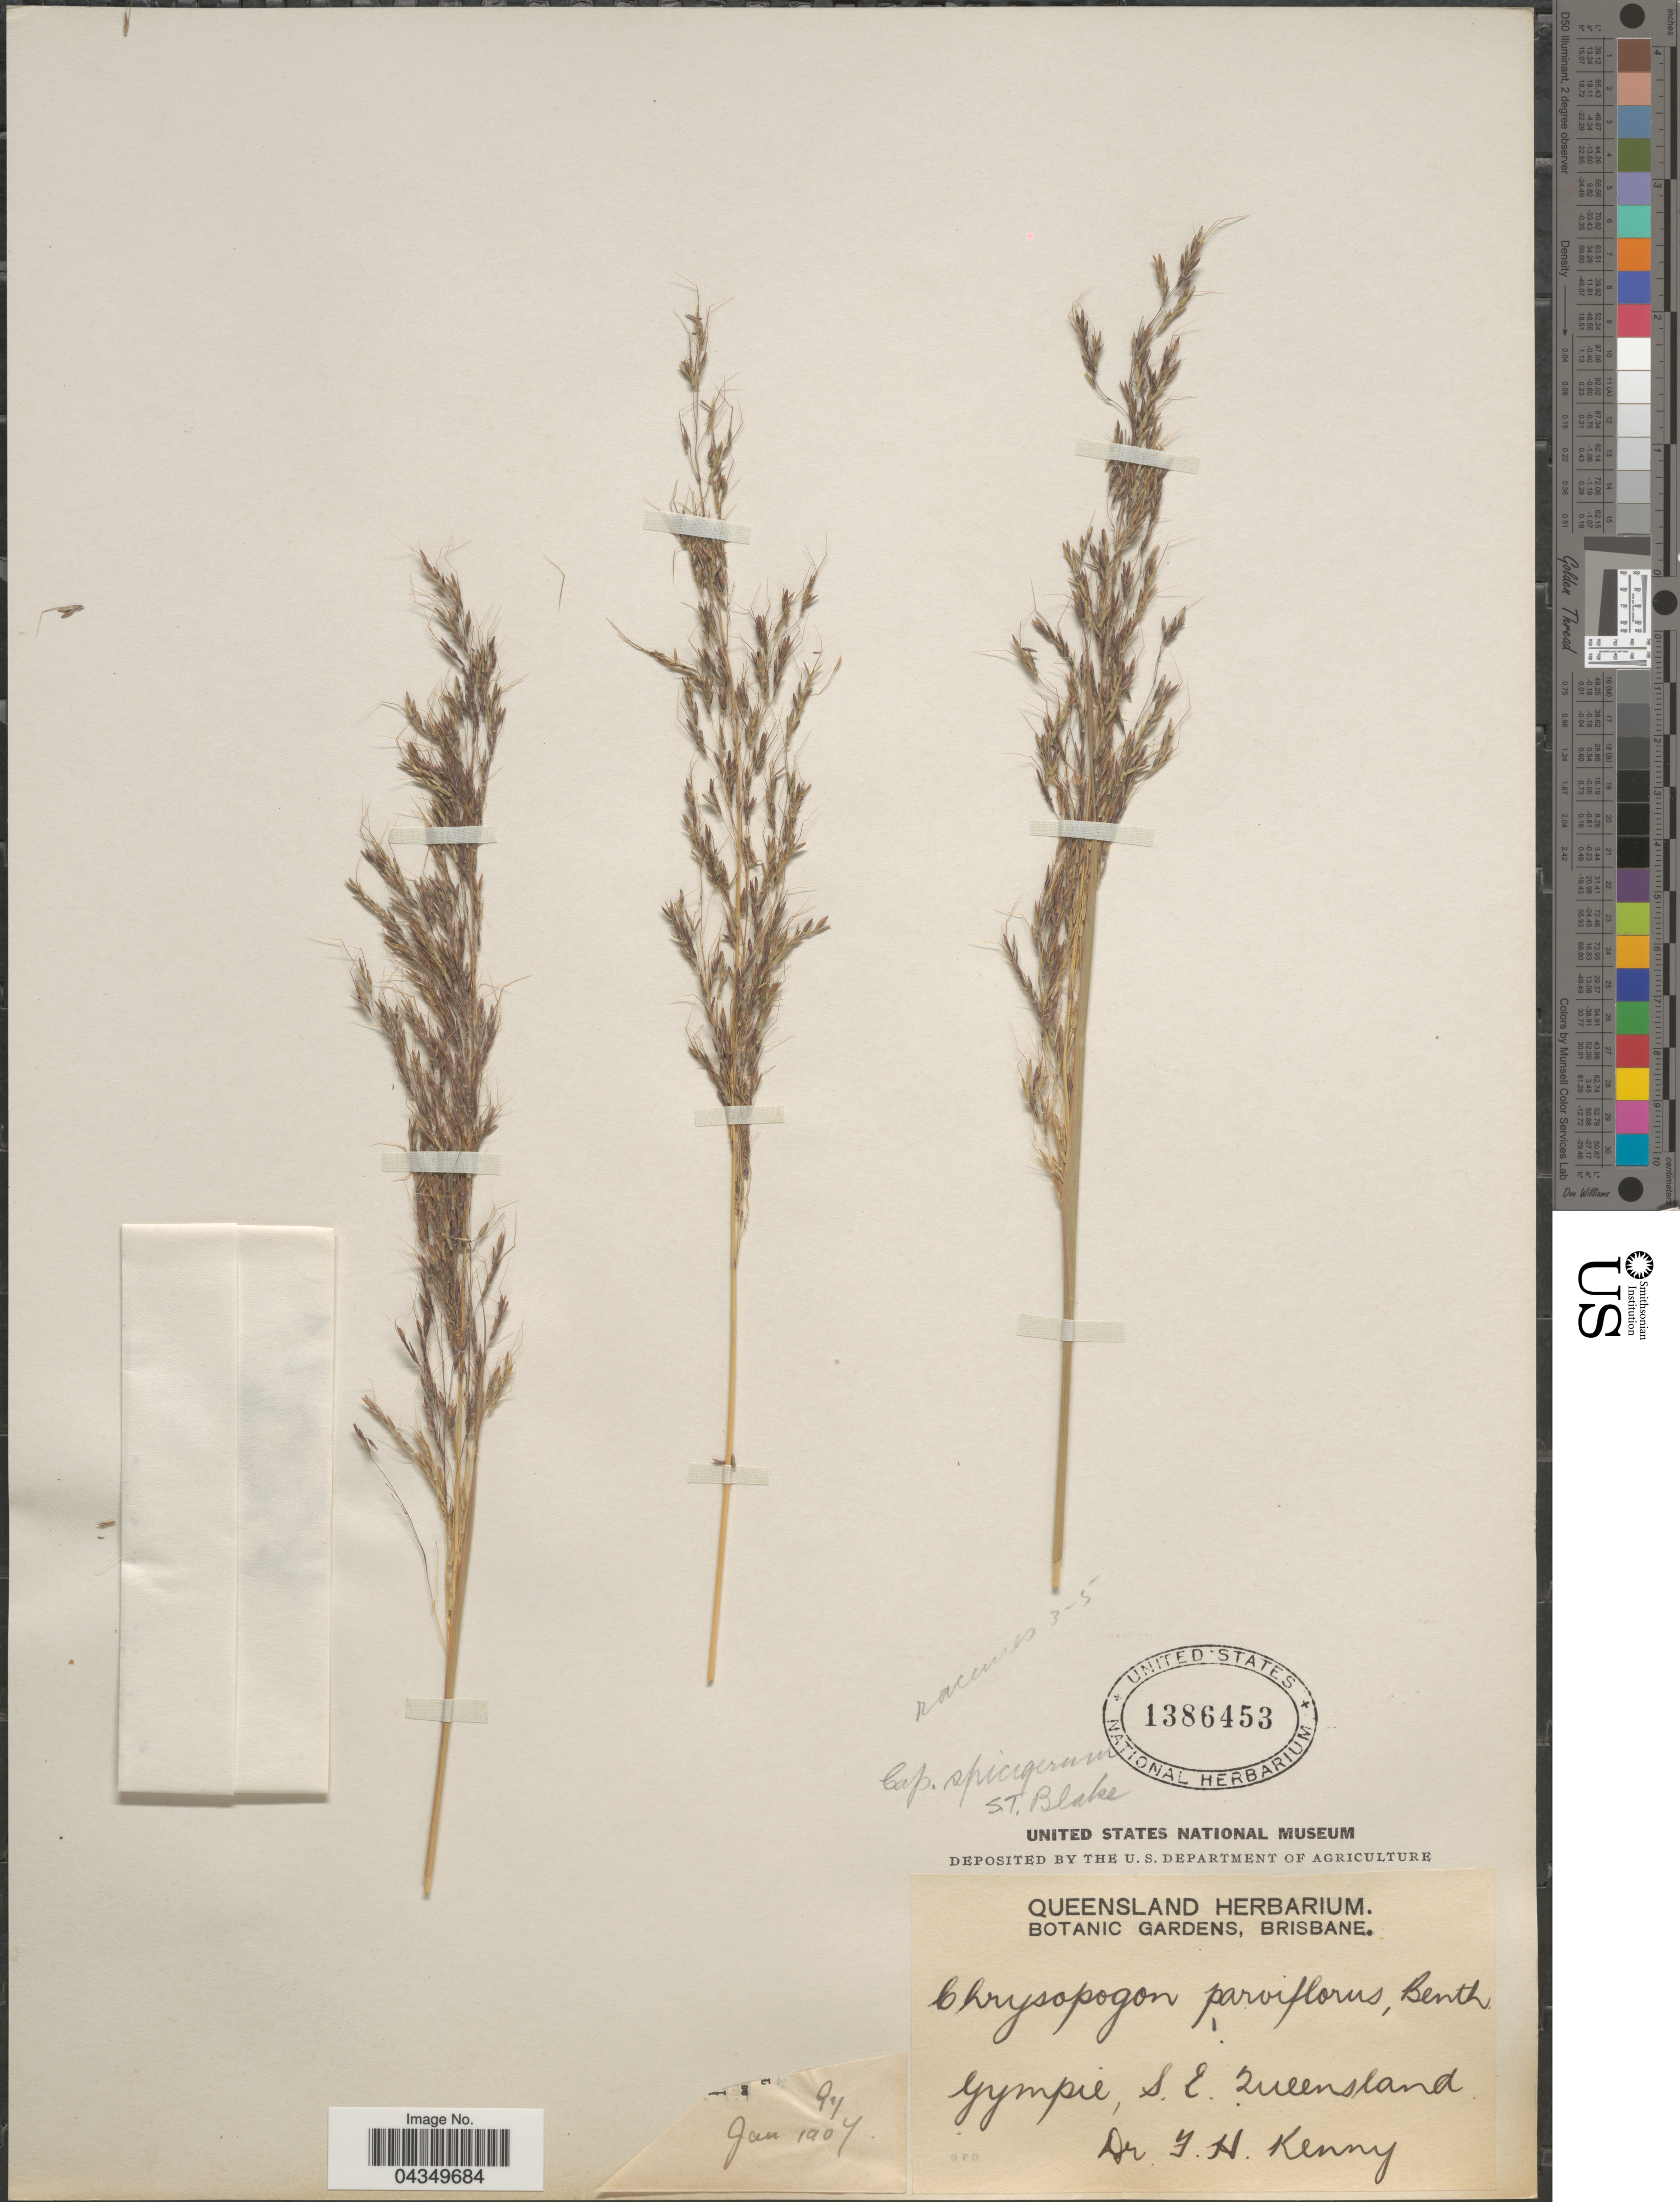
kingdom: Plantae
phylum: Tracheophyta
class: Liliopsida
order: Poales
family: Poaceae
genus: Capillipedium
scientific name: Capillipedium spicigerum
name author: S.T. Blake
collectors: F. Kenny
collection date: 1904-01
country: Australia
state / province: Queensland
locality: Gympie, S. E. Queensland.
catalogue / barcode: US 1386453